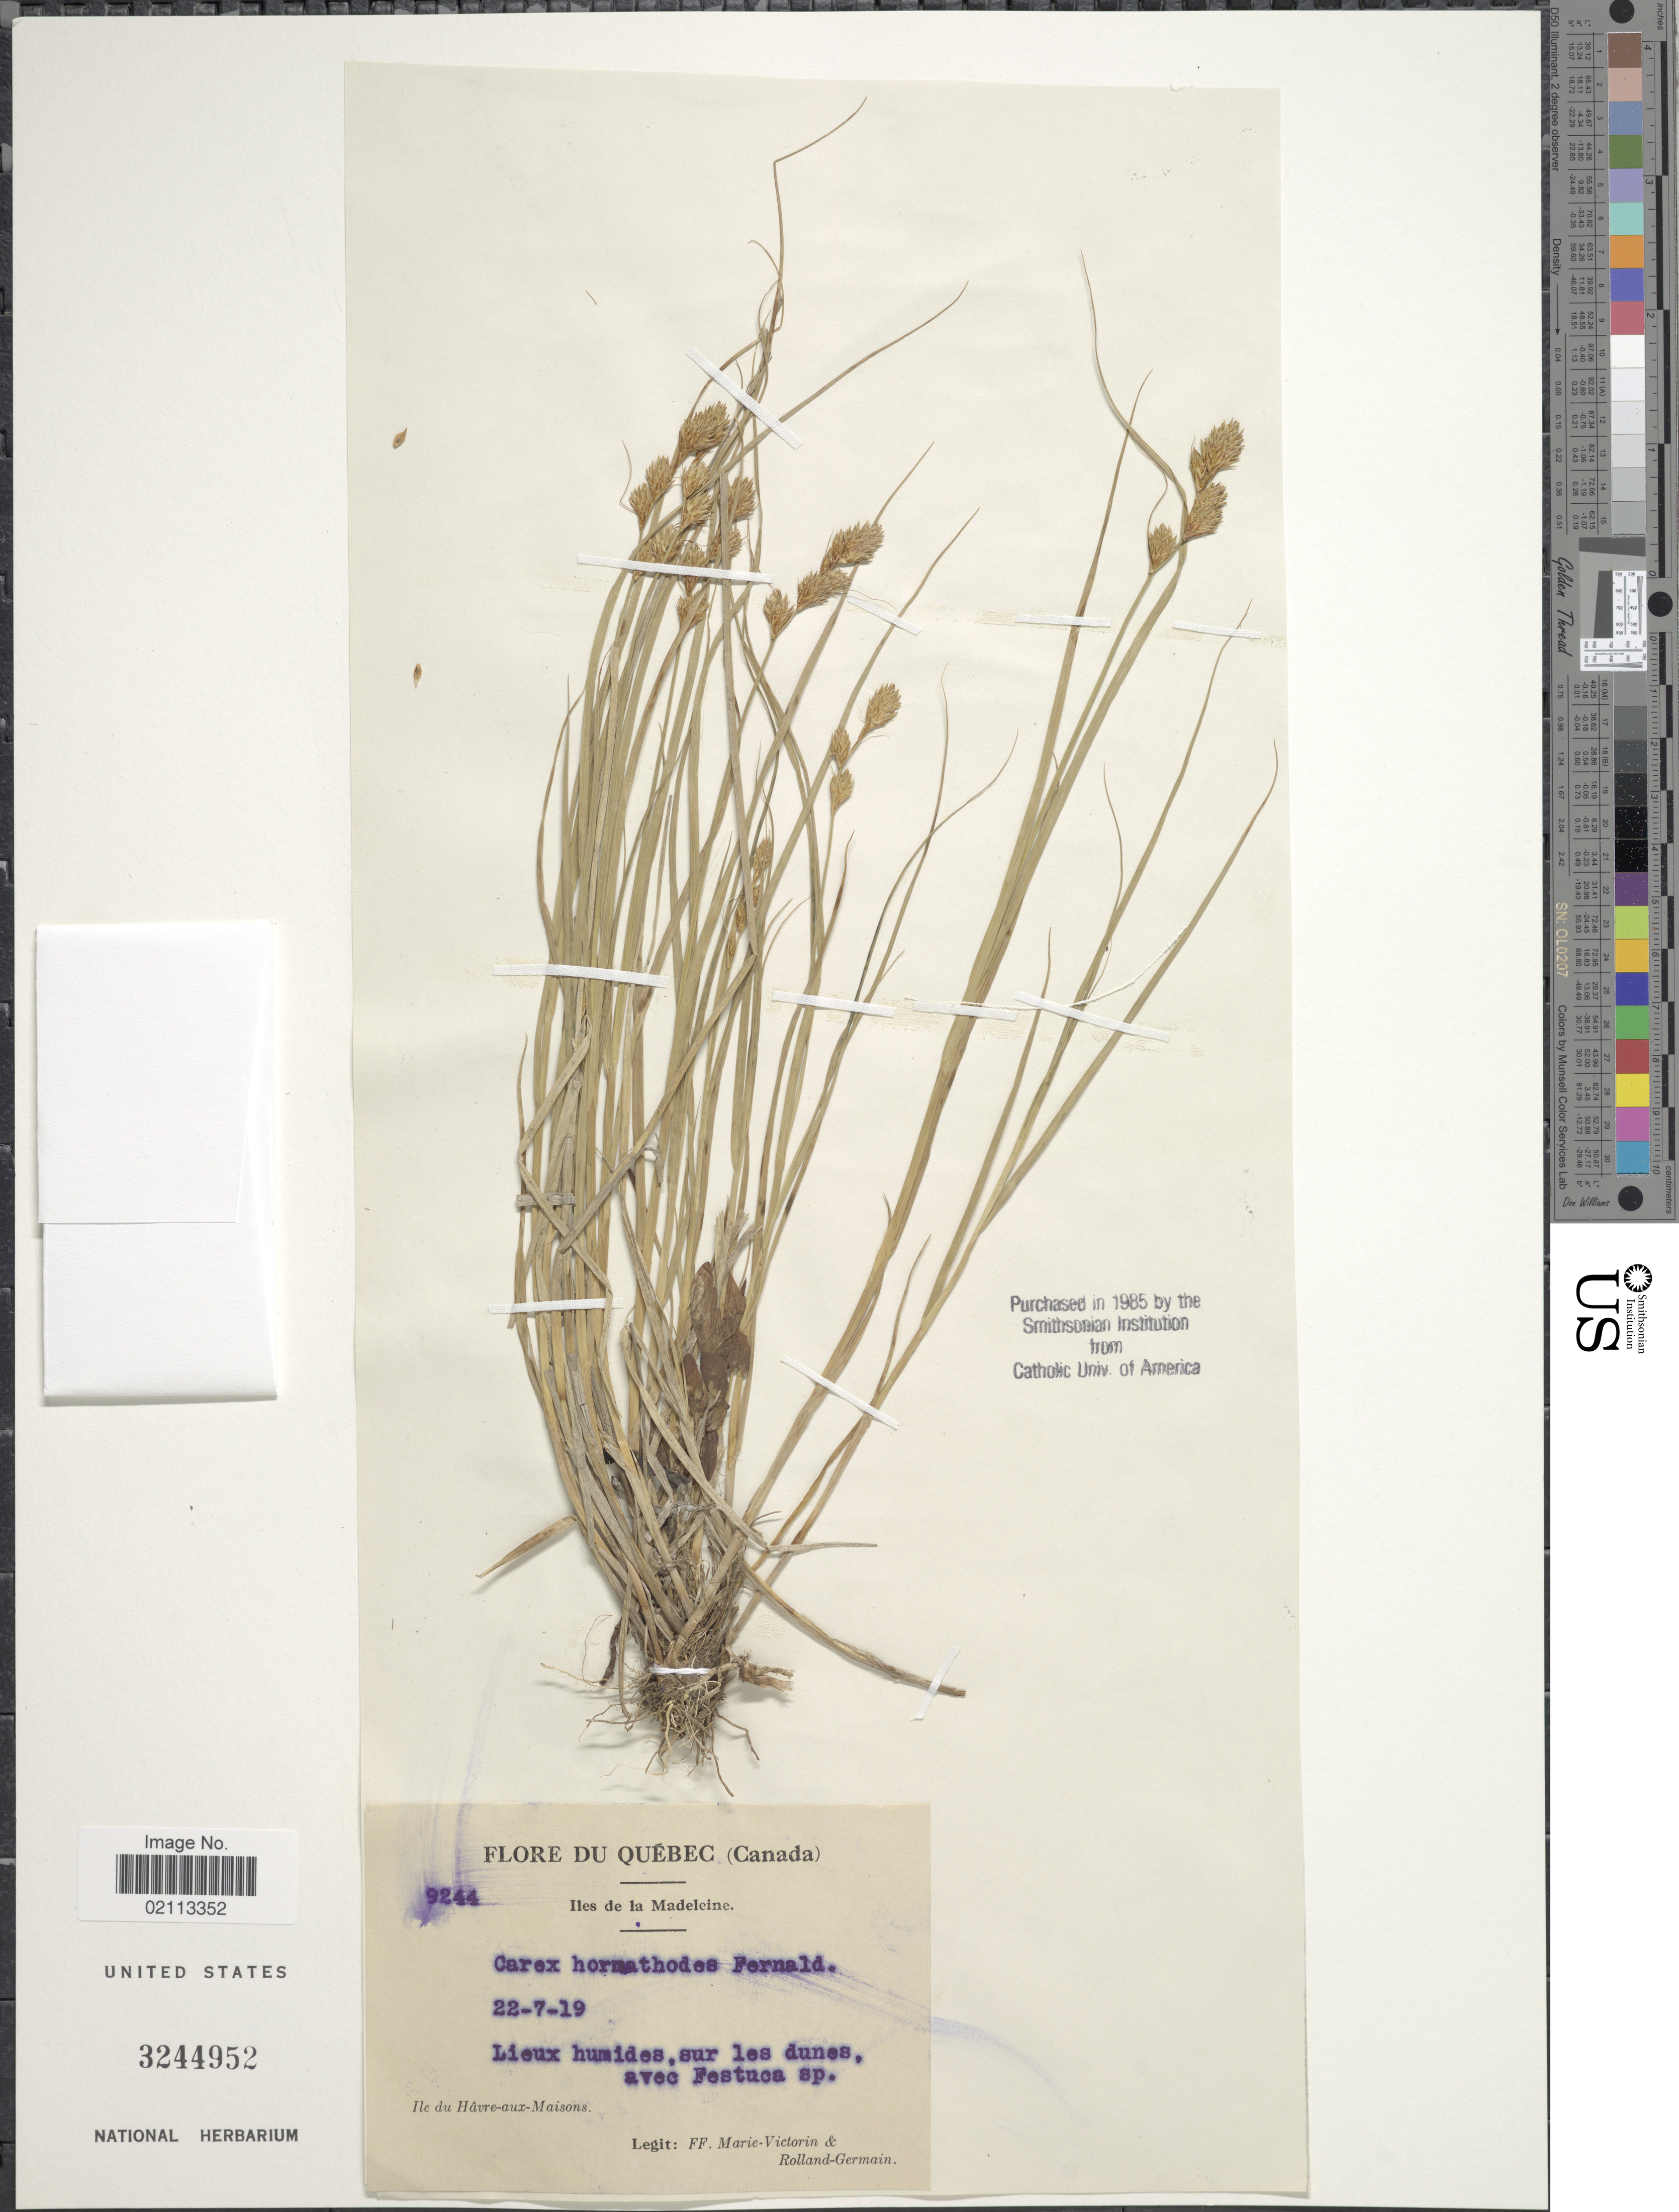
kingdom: Plantae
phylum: Tracheophyta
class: Liliopsida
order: Poales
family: Cyperaceae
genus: Carex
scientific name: Carex hormathodes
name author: Fernald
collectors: F. Marie-Victorin & Rolland-Germain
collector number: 9244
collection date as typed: Transcribed d/m/y: 22/7/19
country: Canada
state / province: Quebec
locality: Iles de la Madeleine, Lieux humides, sur les dunes, Ile du Hâvre-aux-Maisons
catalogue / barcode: US 3244952